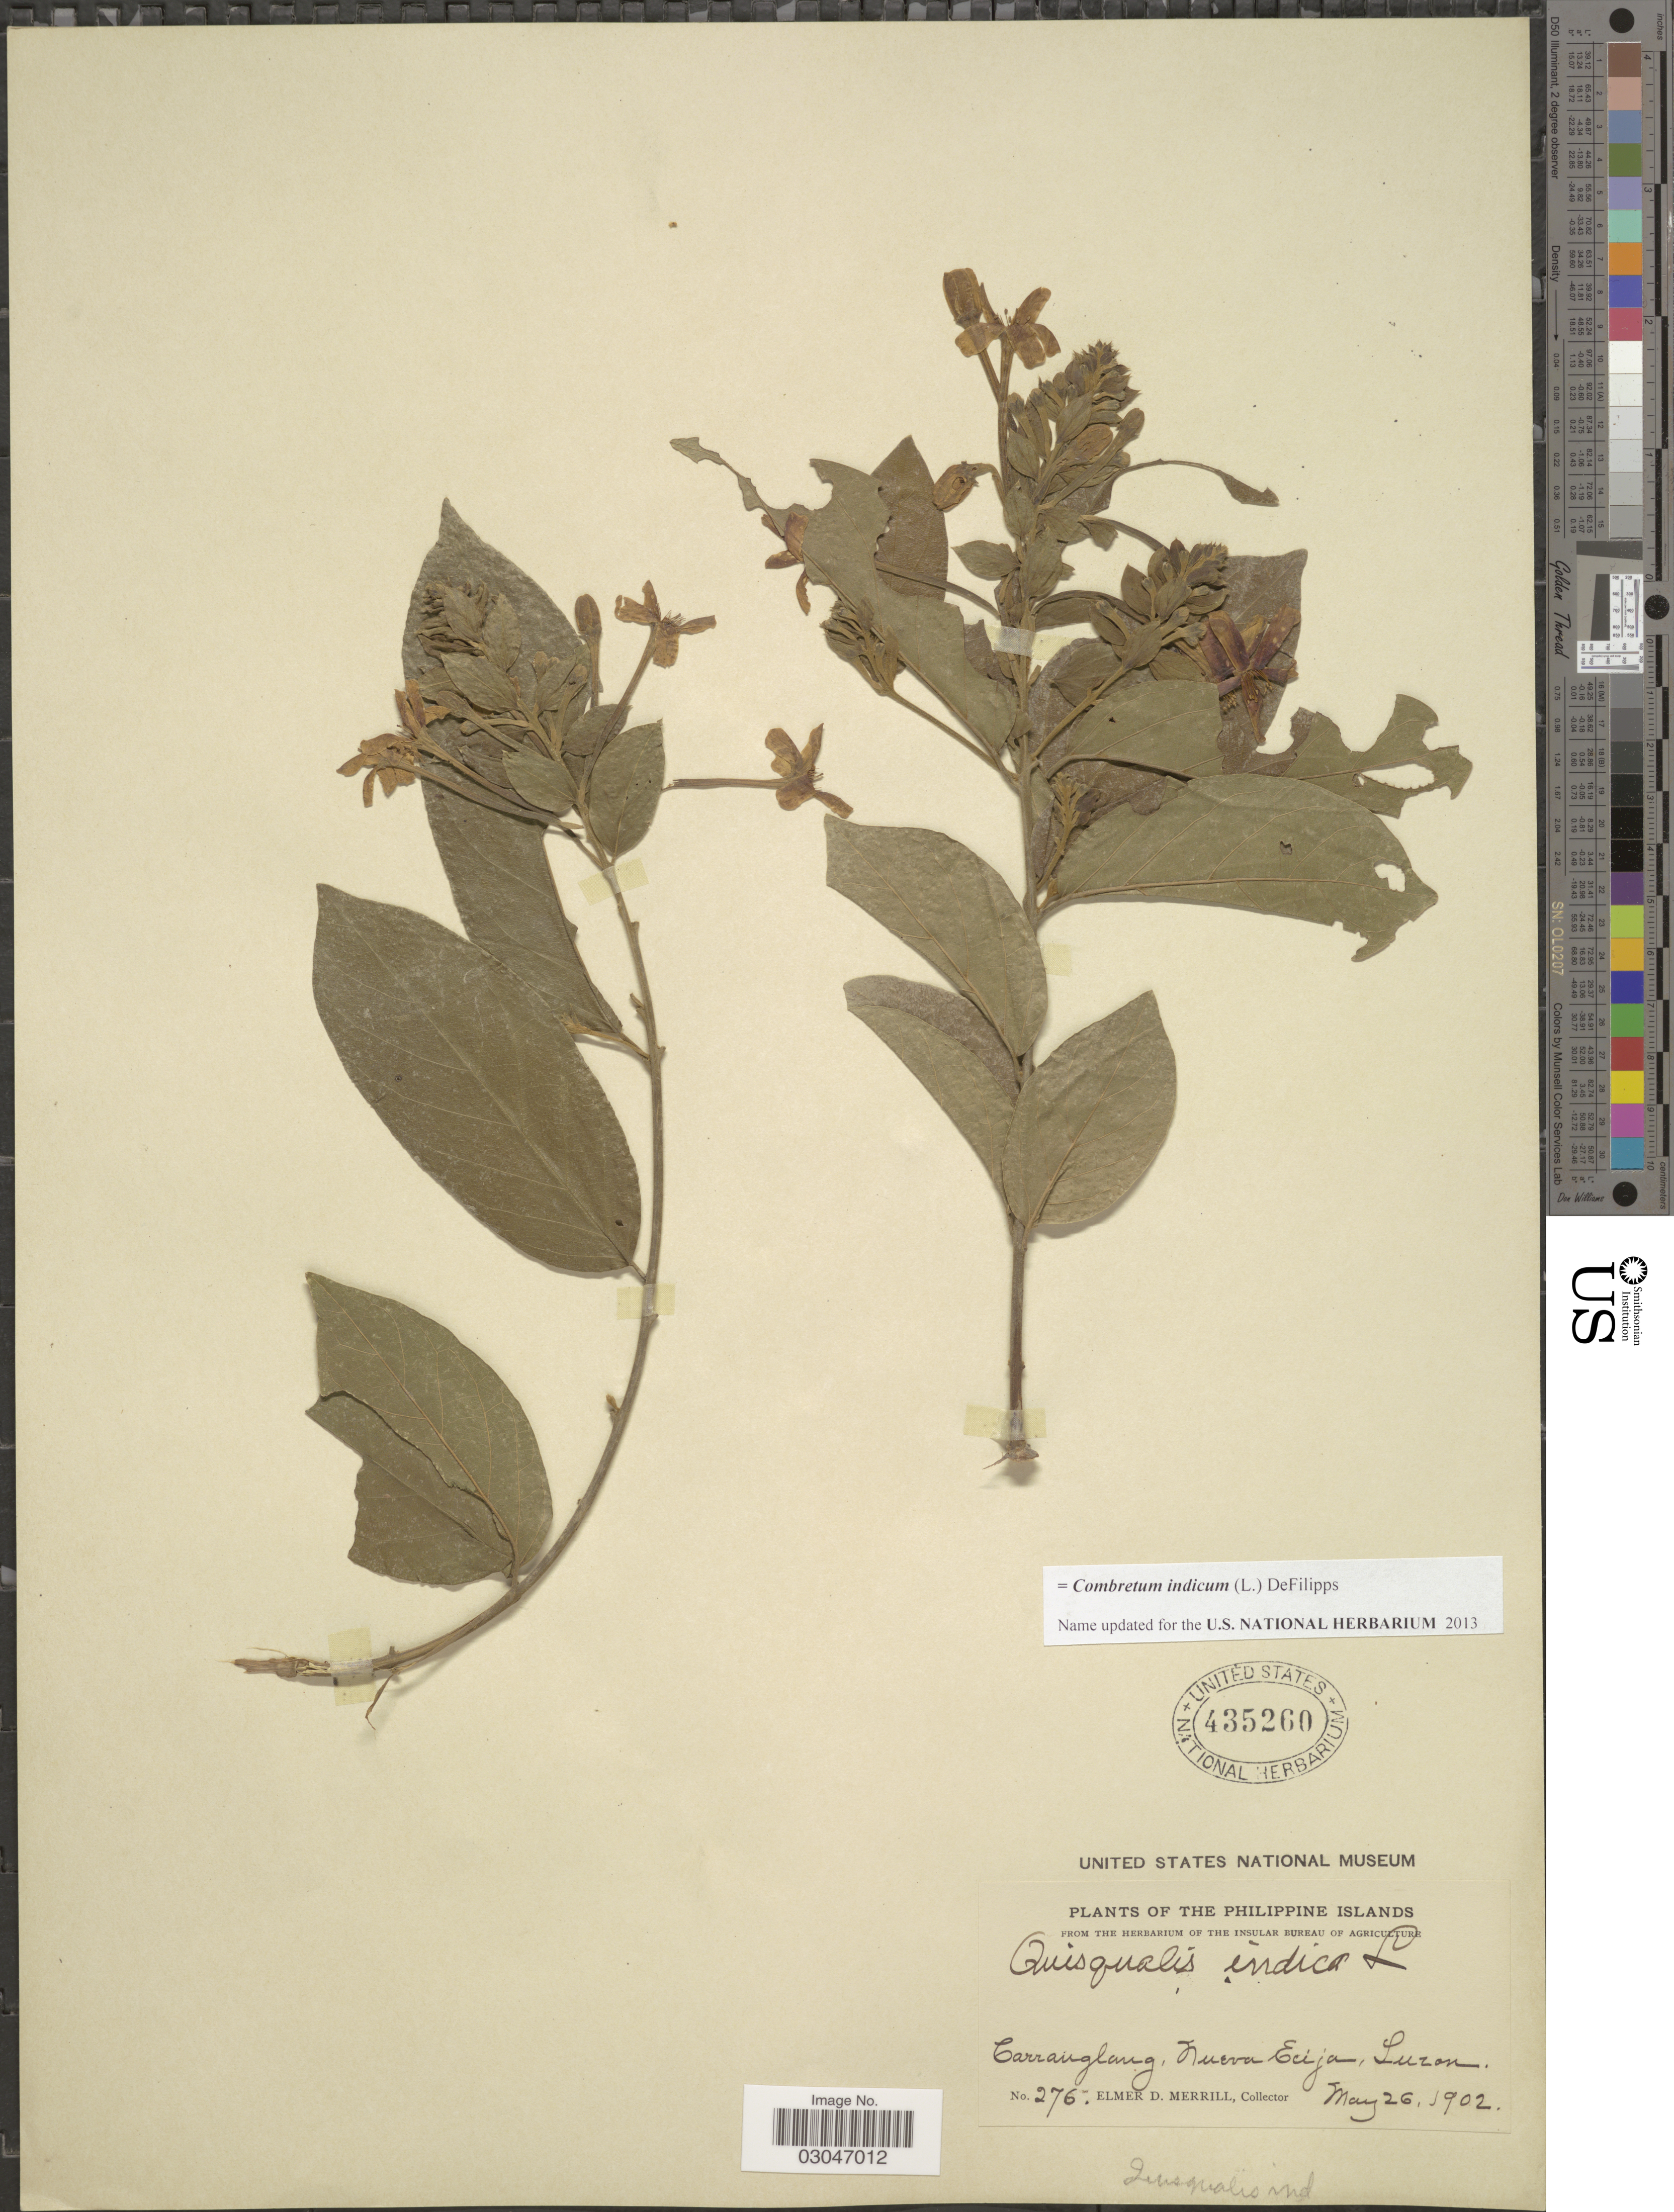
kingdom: Plantae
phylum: Tracheophyta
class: Magnoliopsida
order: Myrtales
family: Combretaceae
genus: Combretum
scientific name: Combretum indicum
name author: (L.) DeFilipps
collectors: E. D. Merrill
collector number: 276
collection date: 1902-05-26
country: Philippines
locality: Carranglang, Nueva Ecija, Luzon.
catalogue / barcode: US 435260